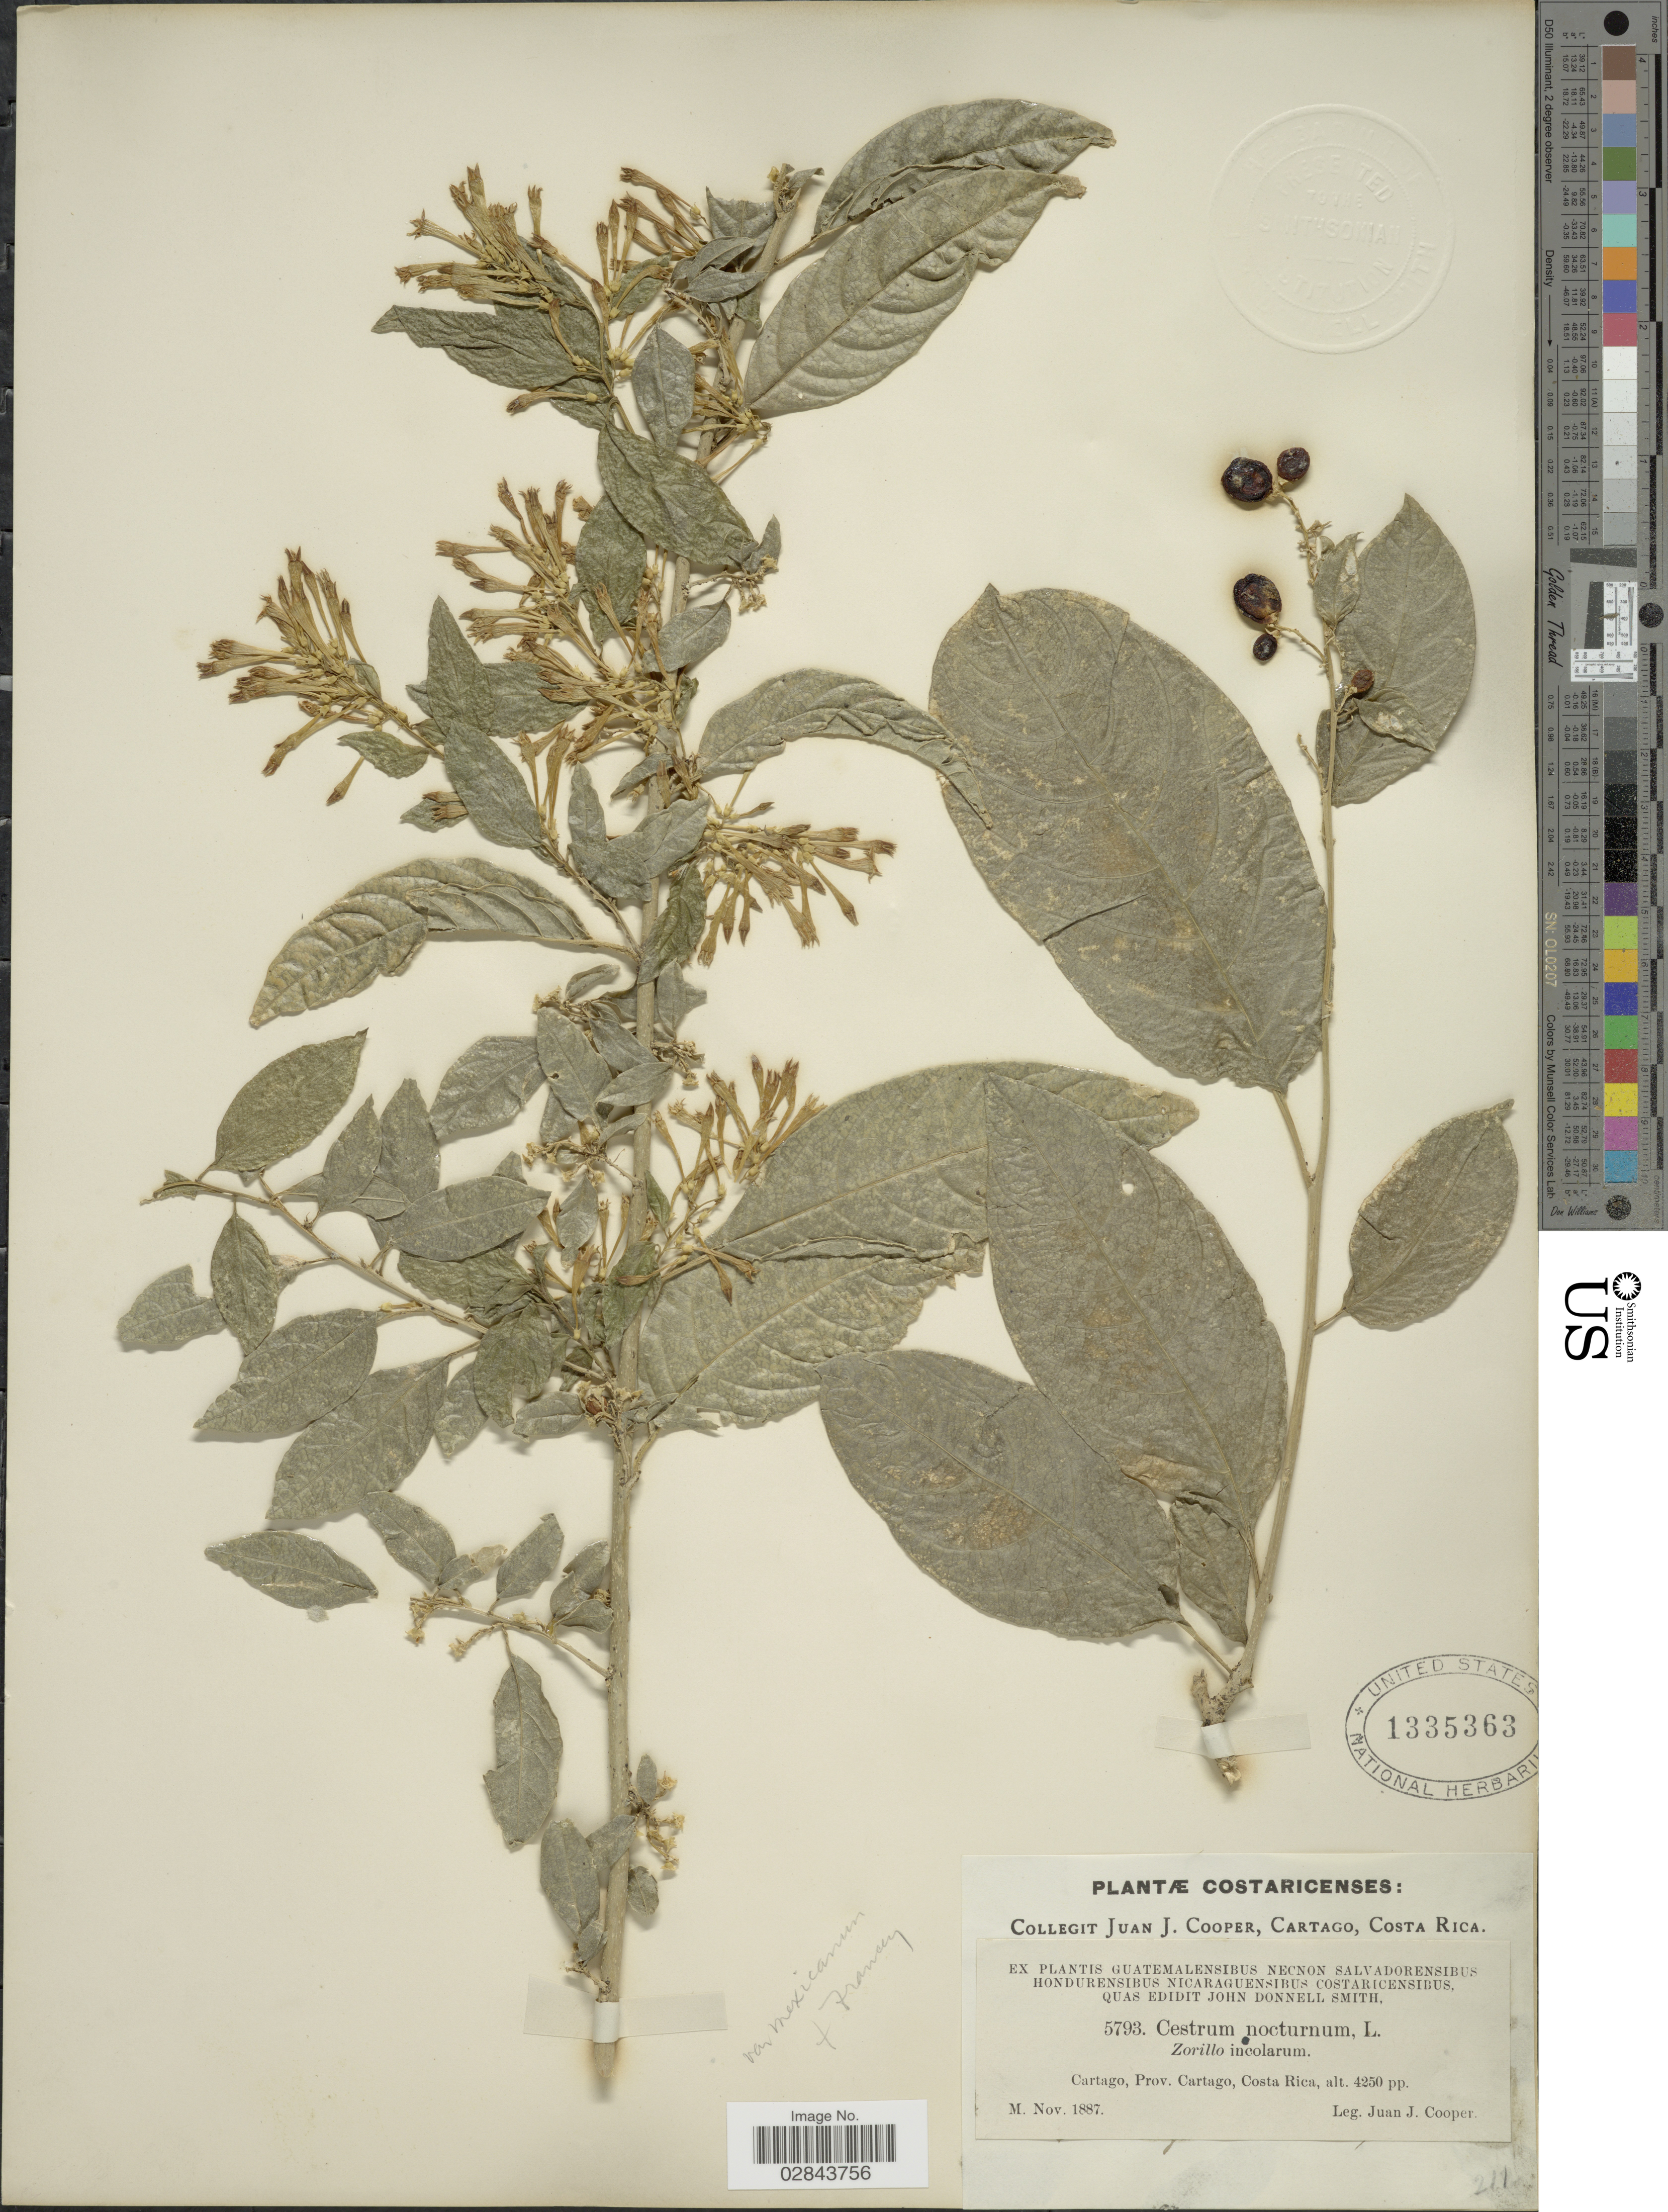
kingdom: Plantae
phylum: Tracheophyta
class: Magnoliopsida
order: Solanales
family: Solanaceae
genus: Cestrum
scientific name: Cestrum nocturnum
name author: L.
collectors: J. J. Cooper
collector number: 5793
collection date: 1887-11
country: Costa Rica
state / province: Cartago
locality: Cartago, Prov. Cartago.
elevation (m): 1295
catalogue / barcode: US 1335363